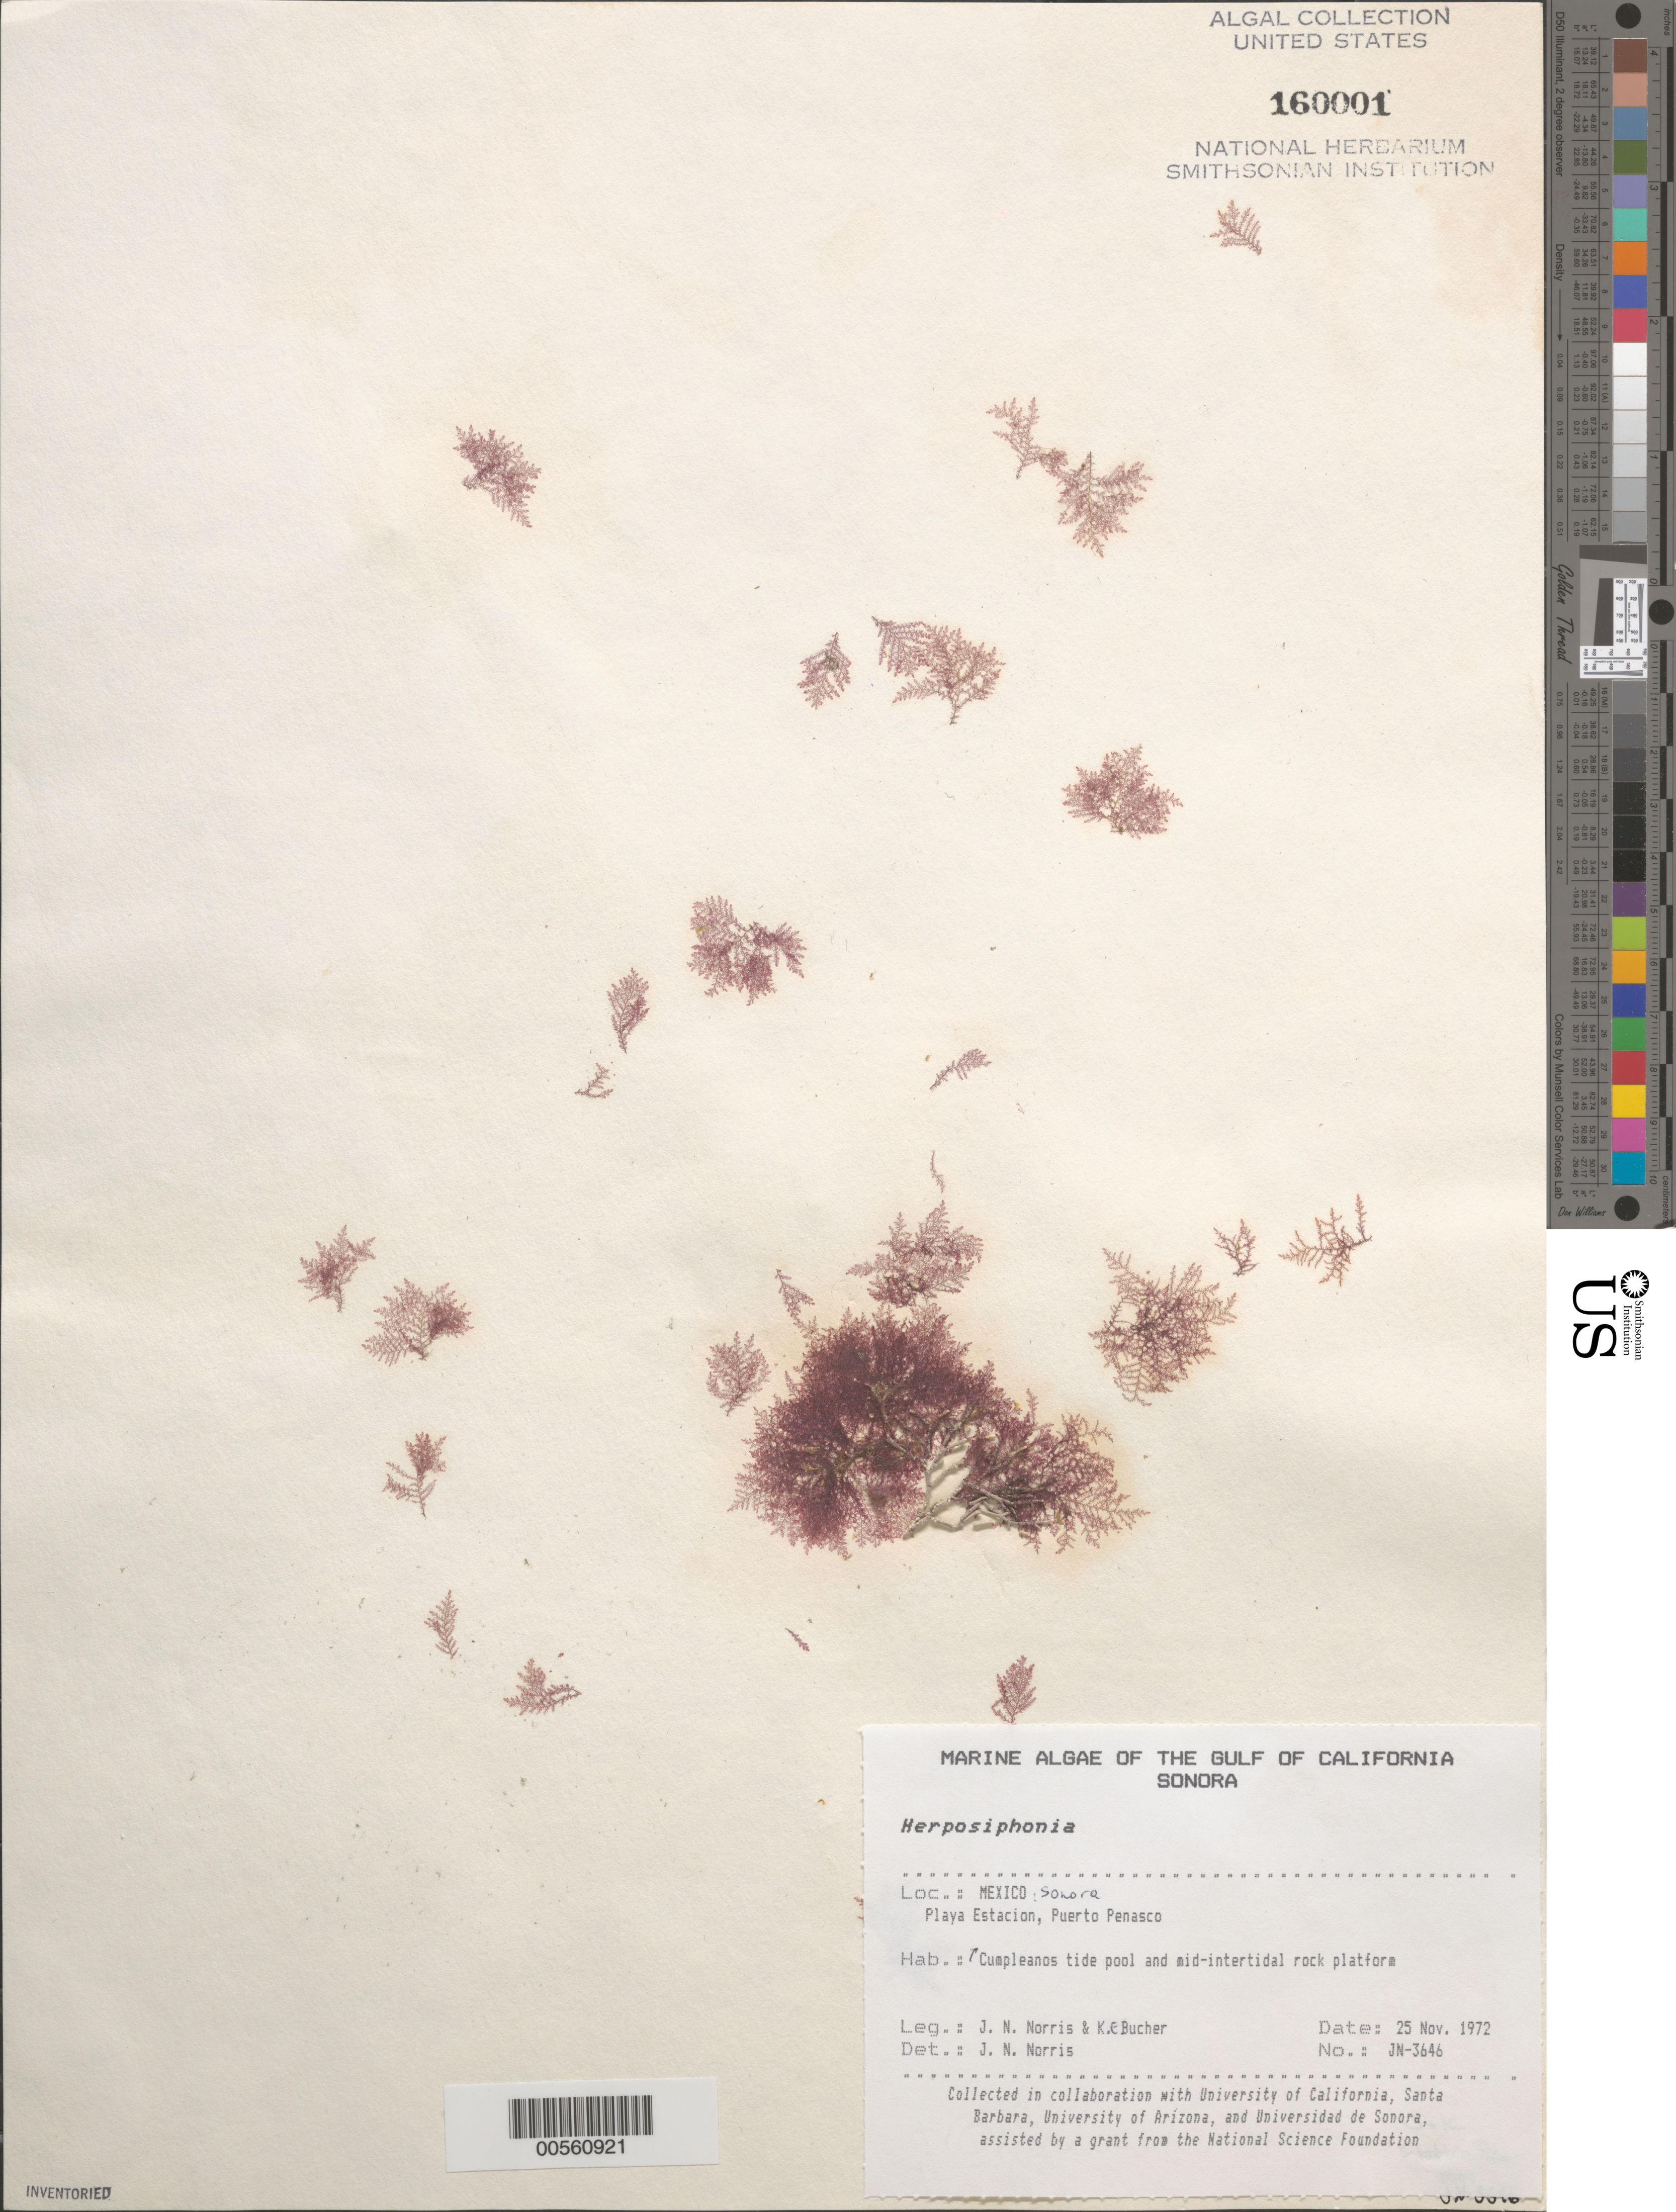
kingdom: Plantae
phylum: Rhodophyta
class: Florideophyceae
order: Ceramiales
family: Rhodomelaceae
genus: Herposiphonia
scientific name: Herposiphonia sp.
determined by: Norris, James N.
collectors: J. N. Norris & K. E. Bucher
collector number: JN-3646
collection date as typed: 25 Nov 1972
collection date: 1972-11-25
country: Mexico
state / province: Sonora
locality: Playa Estacion, Puerto Penasco, Cumpleanos tide pool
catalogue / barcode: US 160001